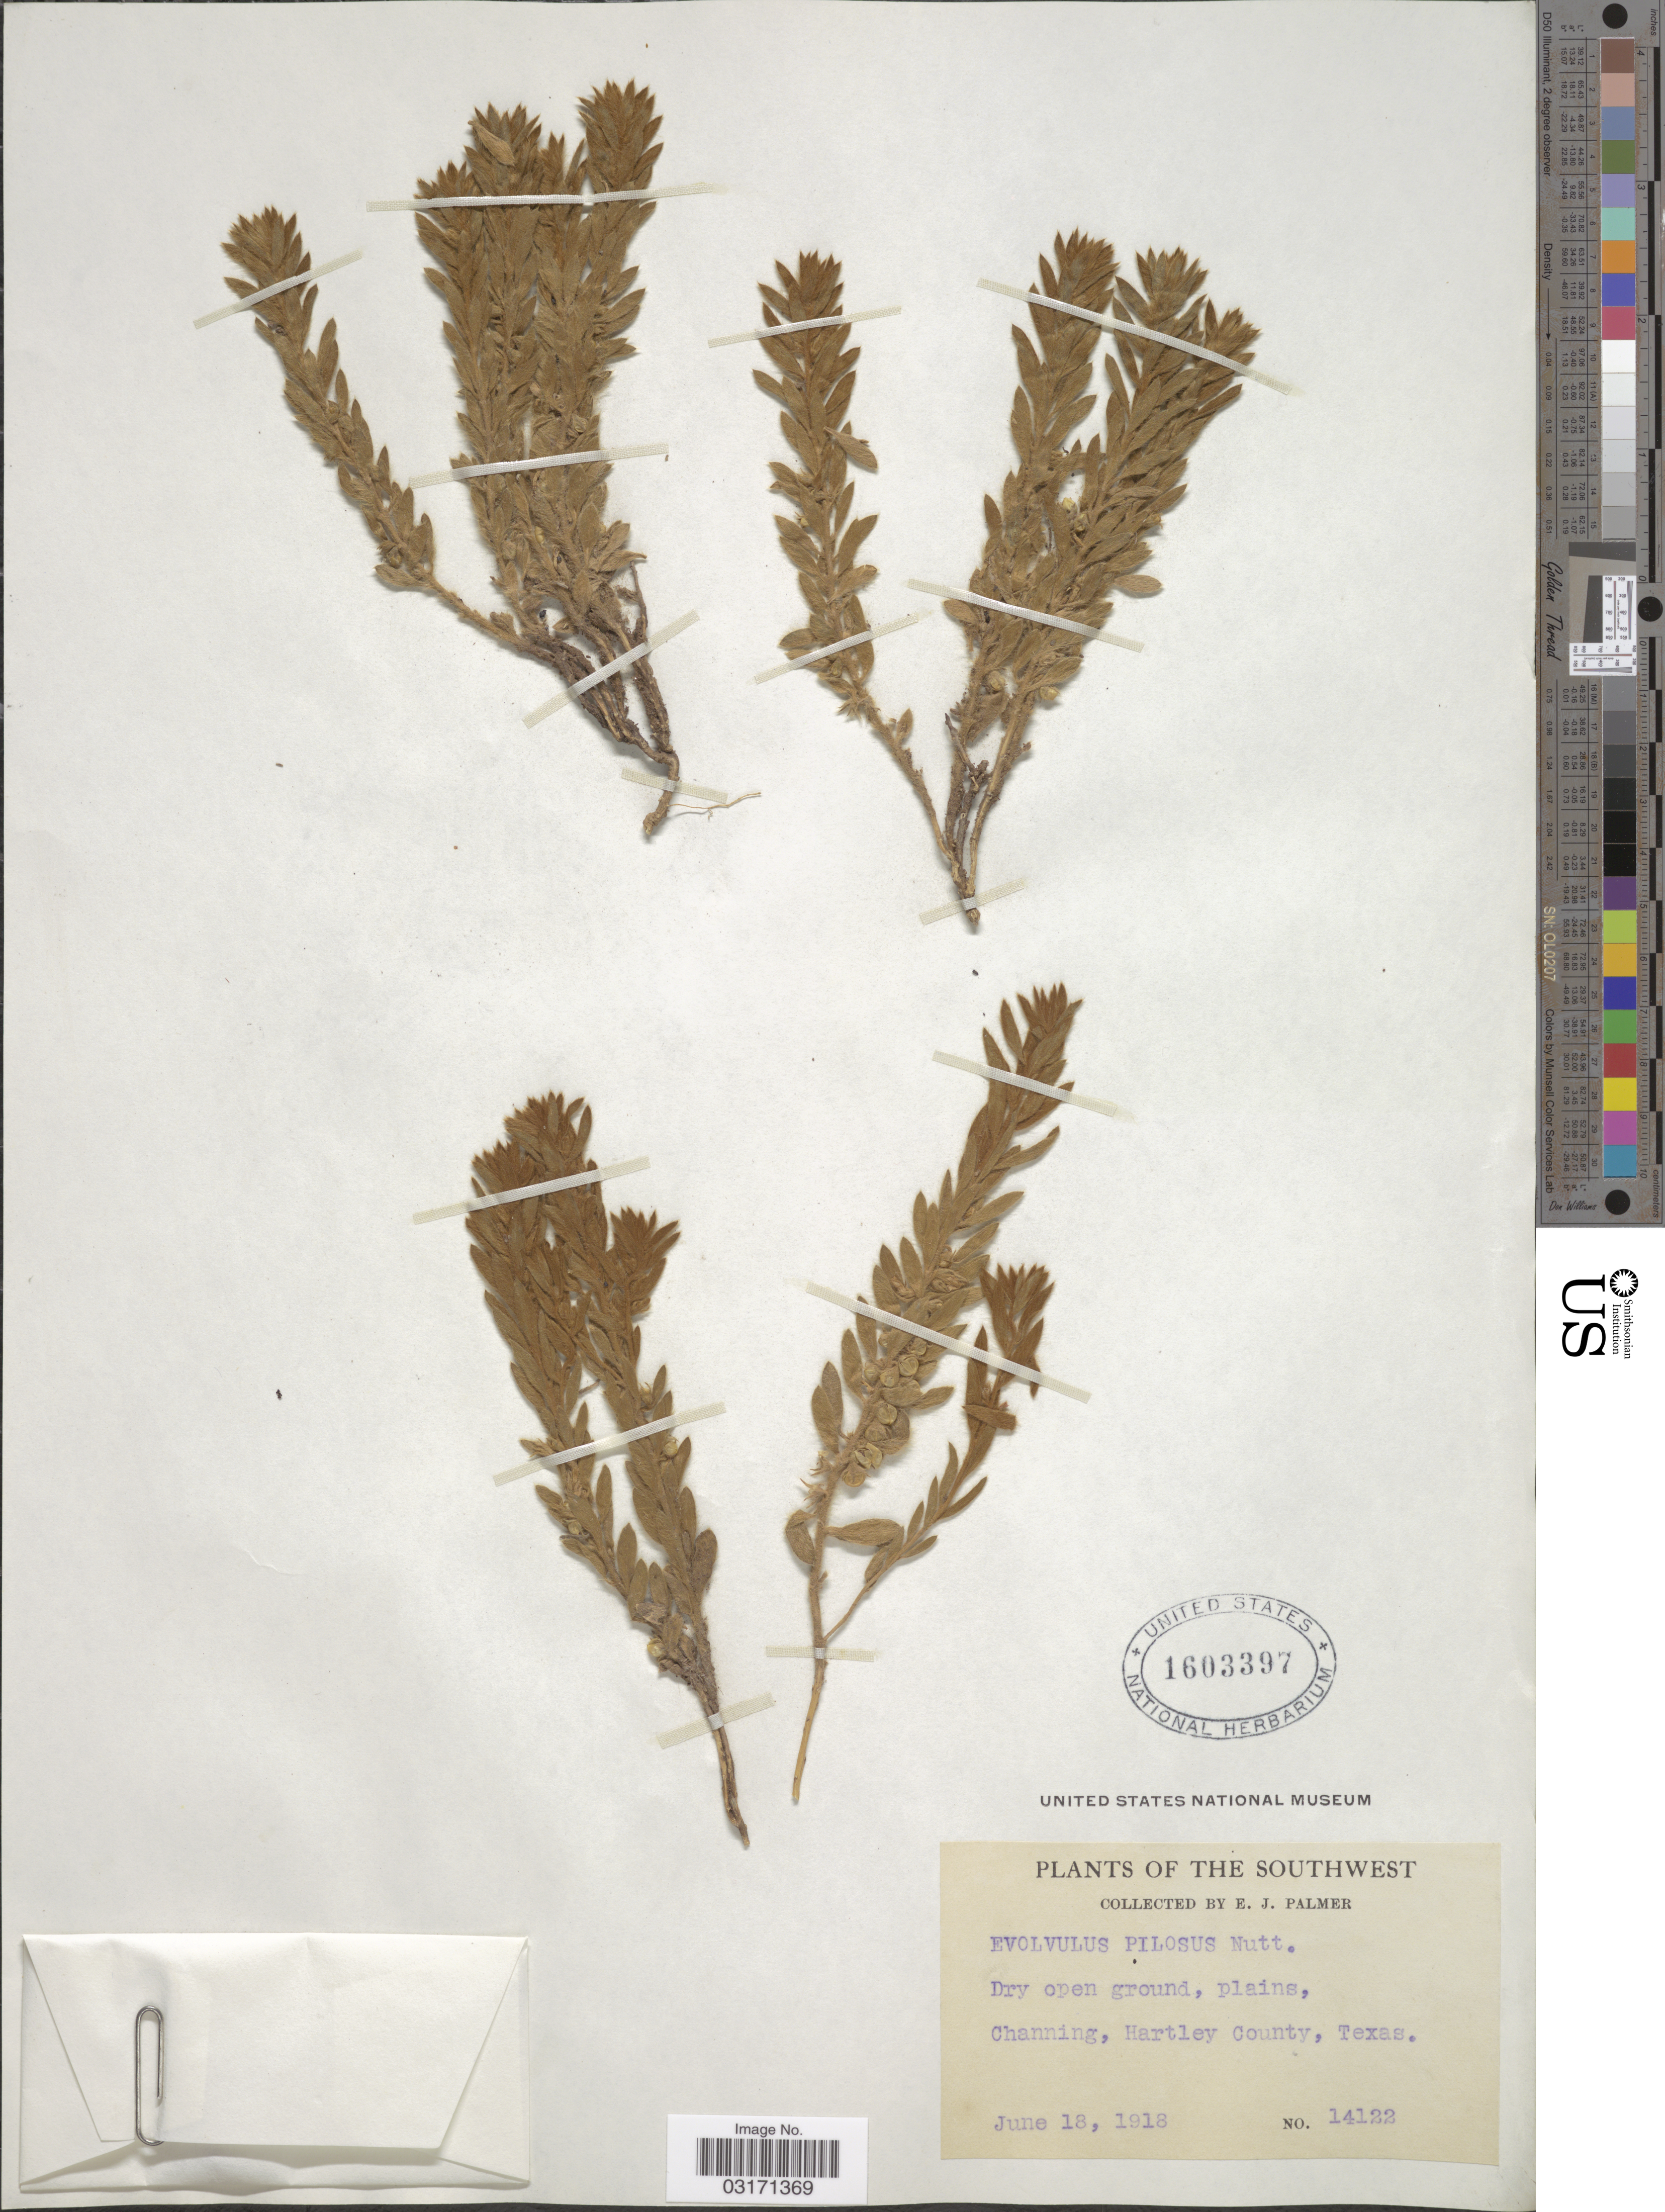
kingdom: Plantae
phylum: Tracheophyta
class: Magnoliopsida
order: Solanales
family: Convolvulaceae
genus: Evolvulus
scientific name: Evolvulus pilosus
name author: Roxb.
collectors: E. J. Palmer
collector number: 14122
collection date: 1918-06-18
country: United States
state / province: Texas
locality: The Southwest. Channing, Hartley County.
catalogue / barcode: US 1603397